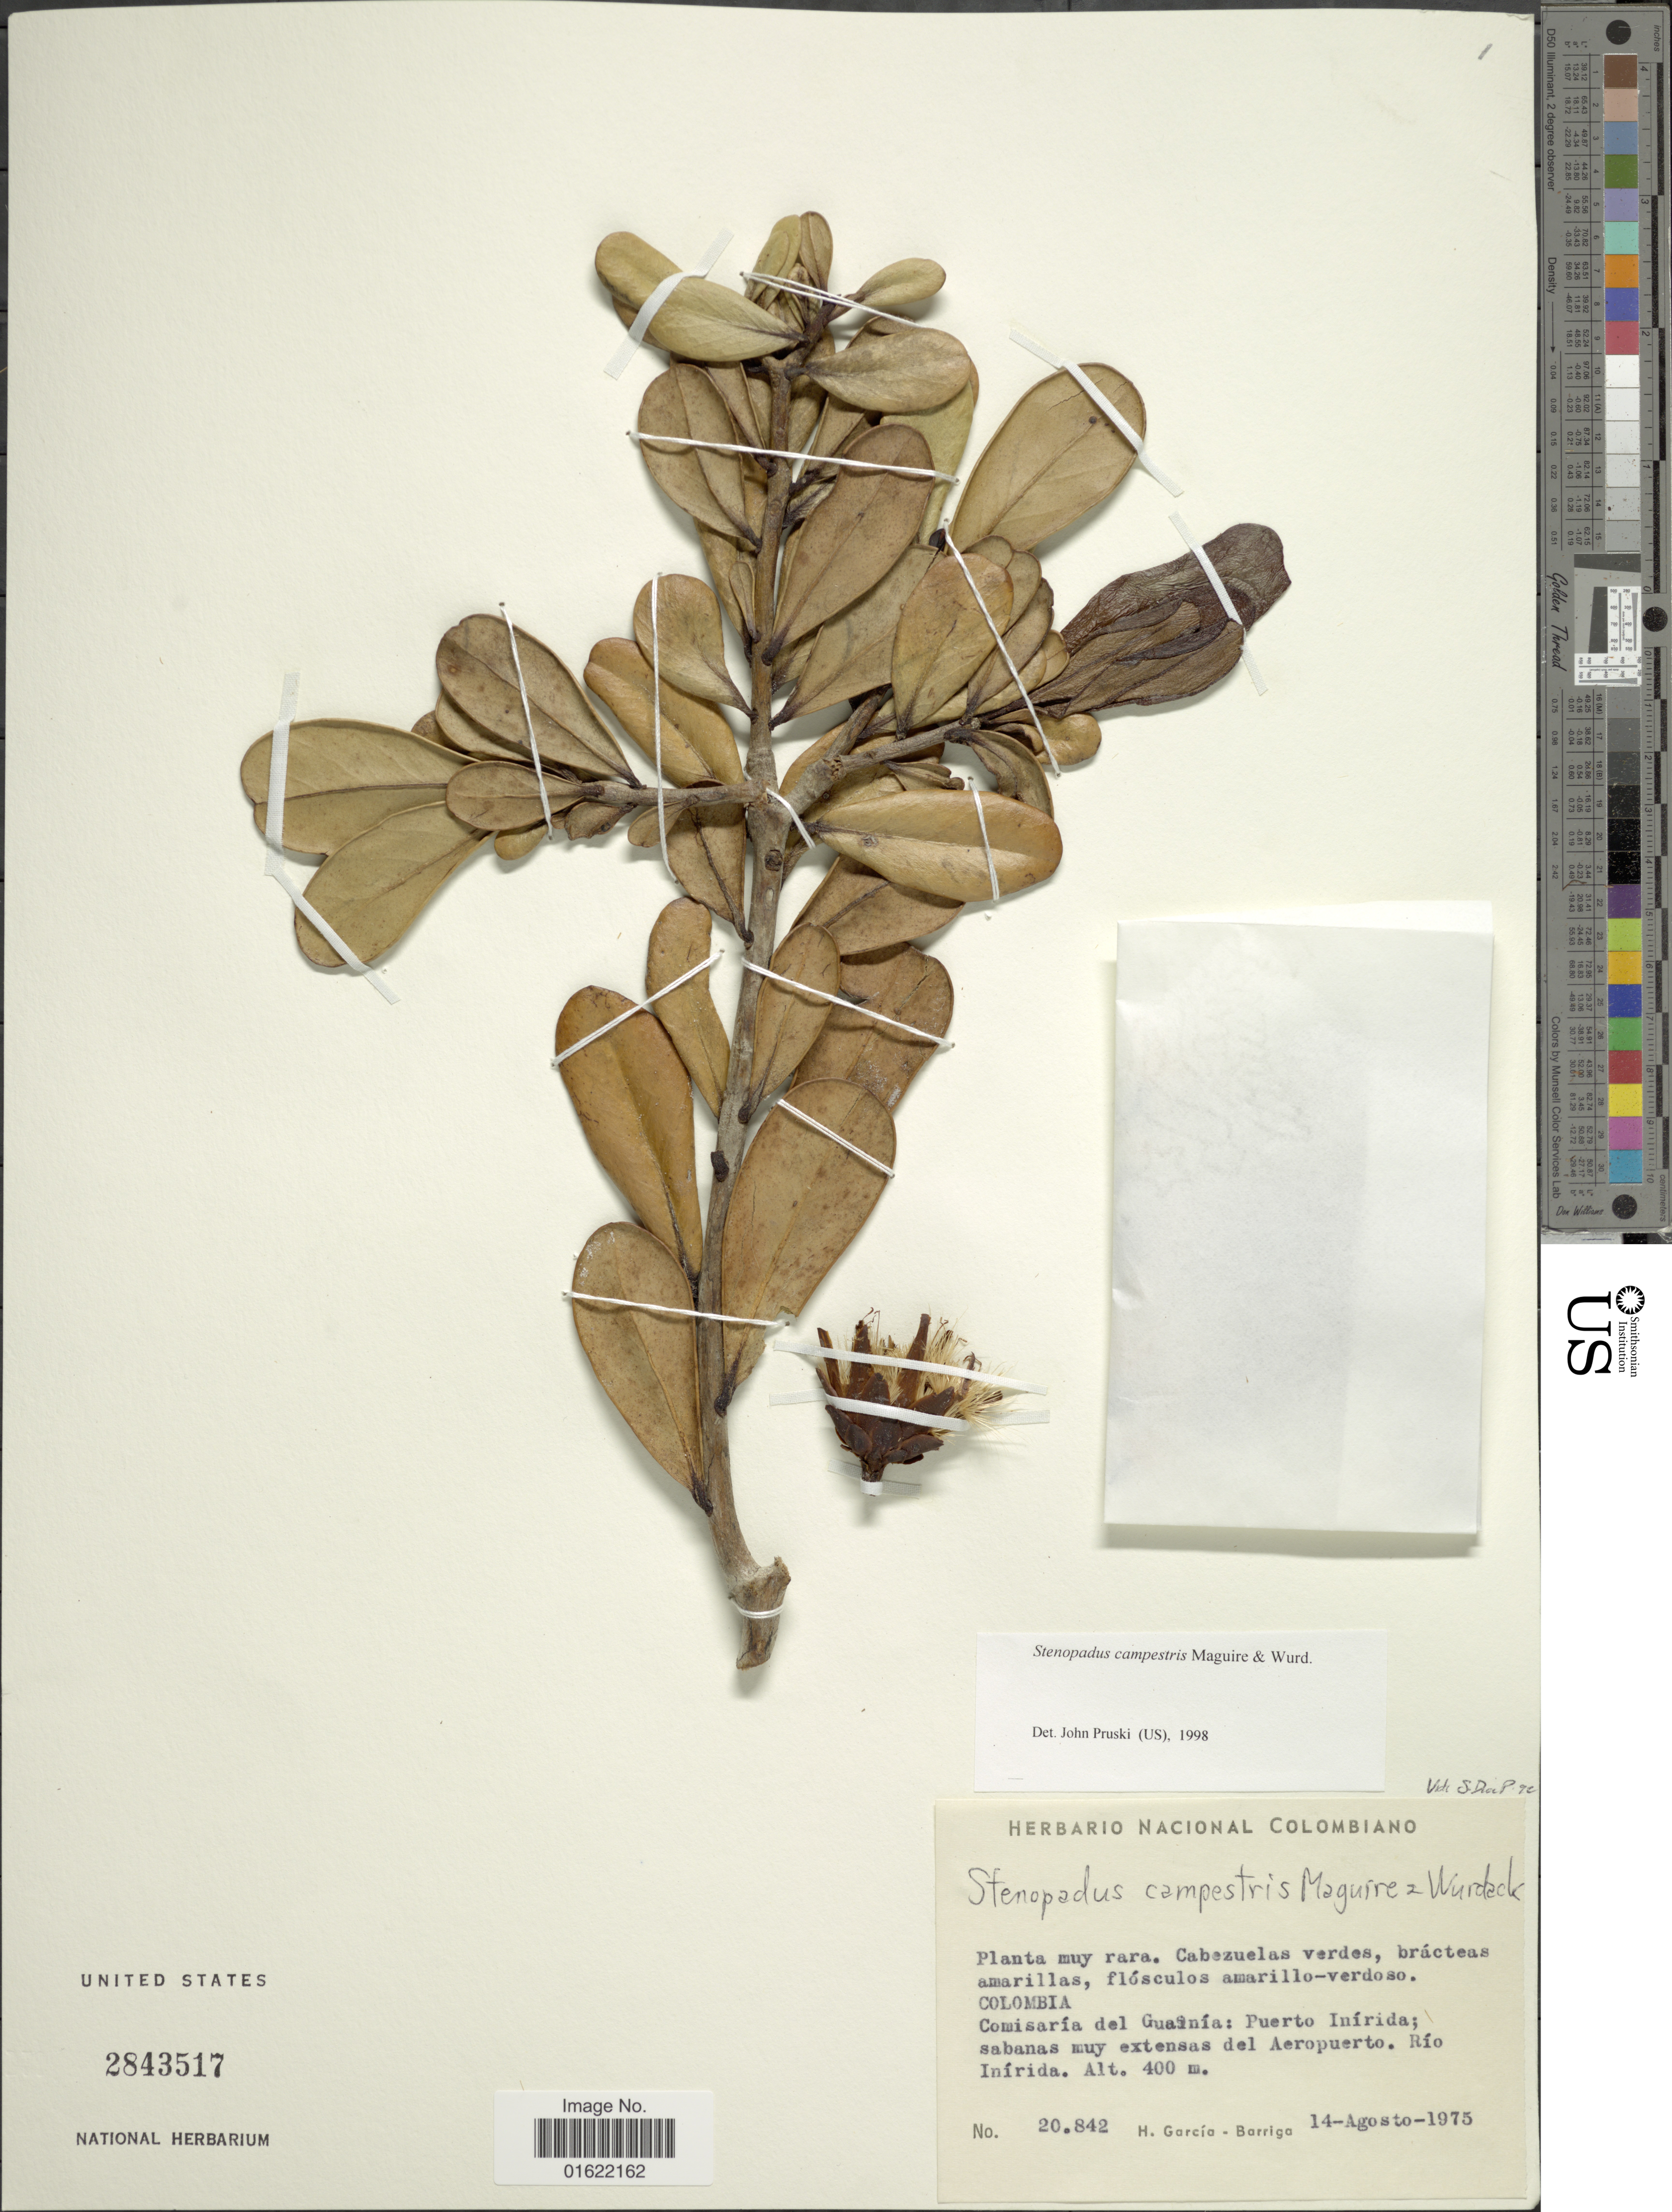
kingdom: Plantae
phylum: Tracheophyta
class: Magnoliopsida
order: Asterales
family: Asteraceae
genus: Stenopadus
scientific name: Stenopadus campestris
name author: Maguire & Wurdack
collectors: H. García Barriga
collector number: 20842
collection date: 1975-08-14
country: Colombia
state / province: Guainía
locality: Comisaria del Guainia: Puerto Inirida; sabanas muy extensas del Aeropuerto. Rio Inirida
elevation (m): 400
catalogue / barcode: US 2843517